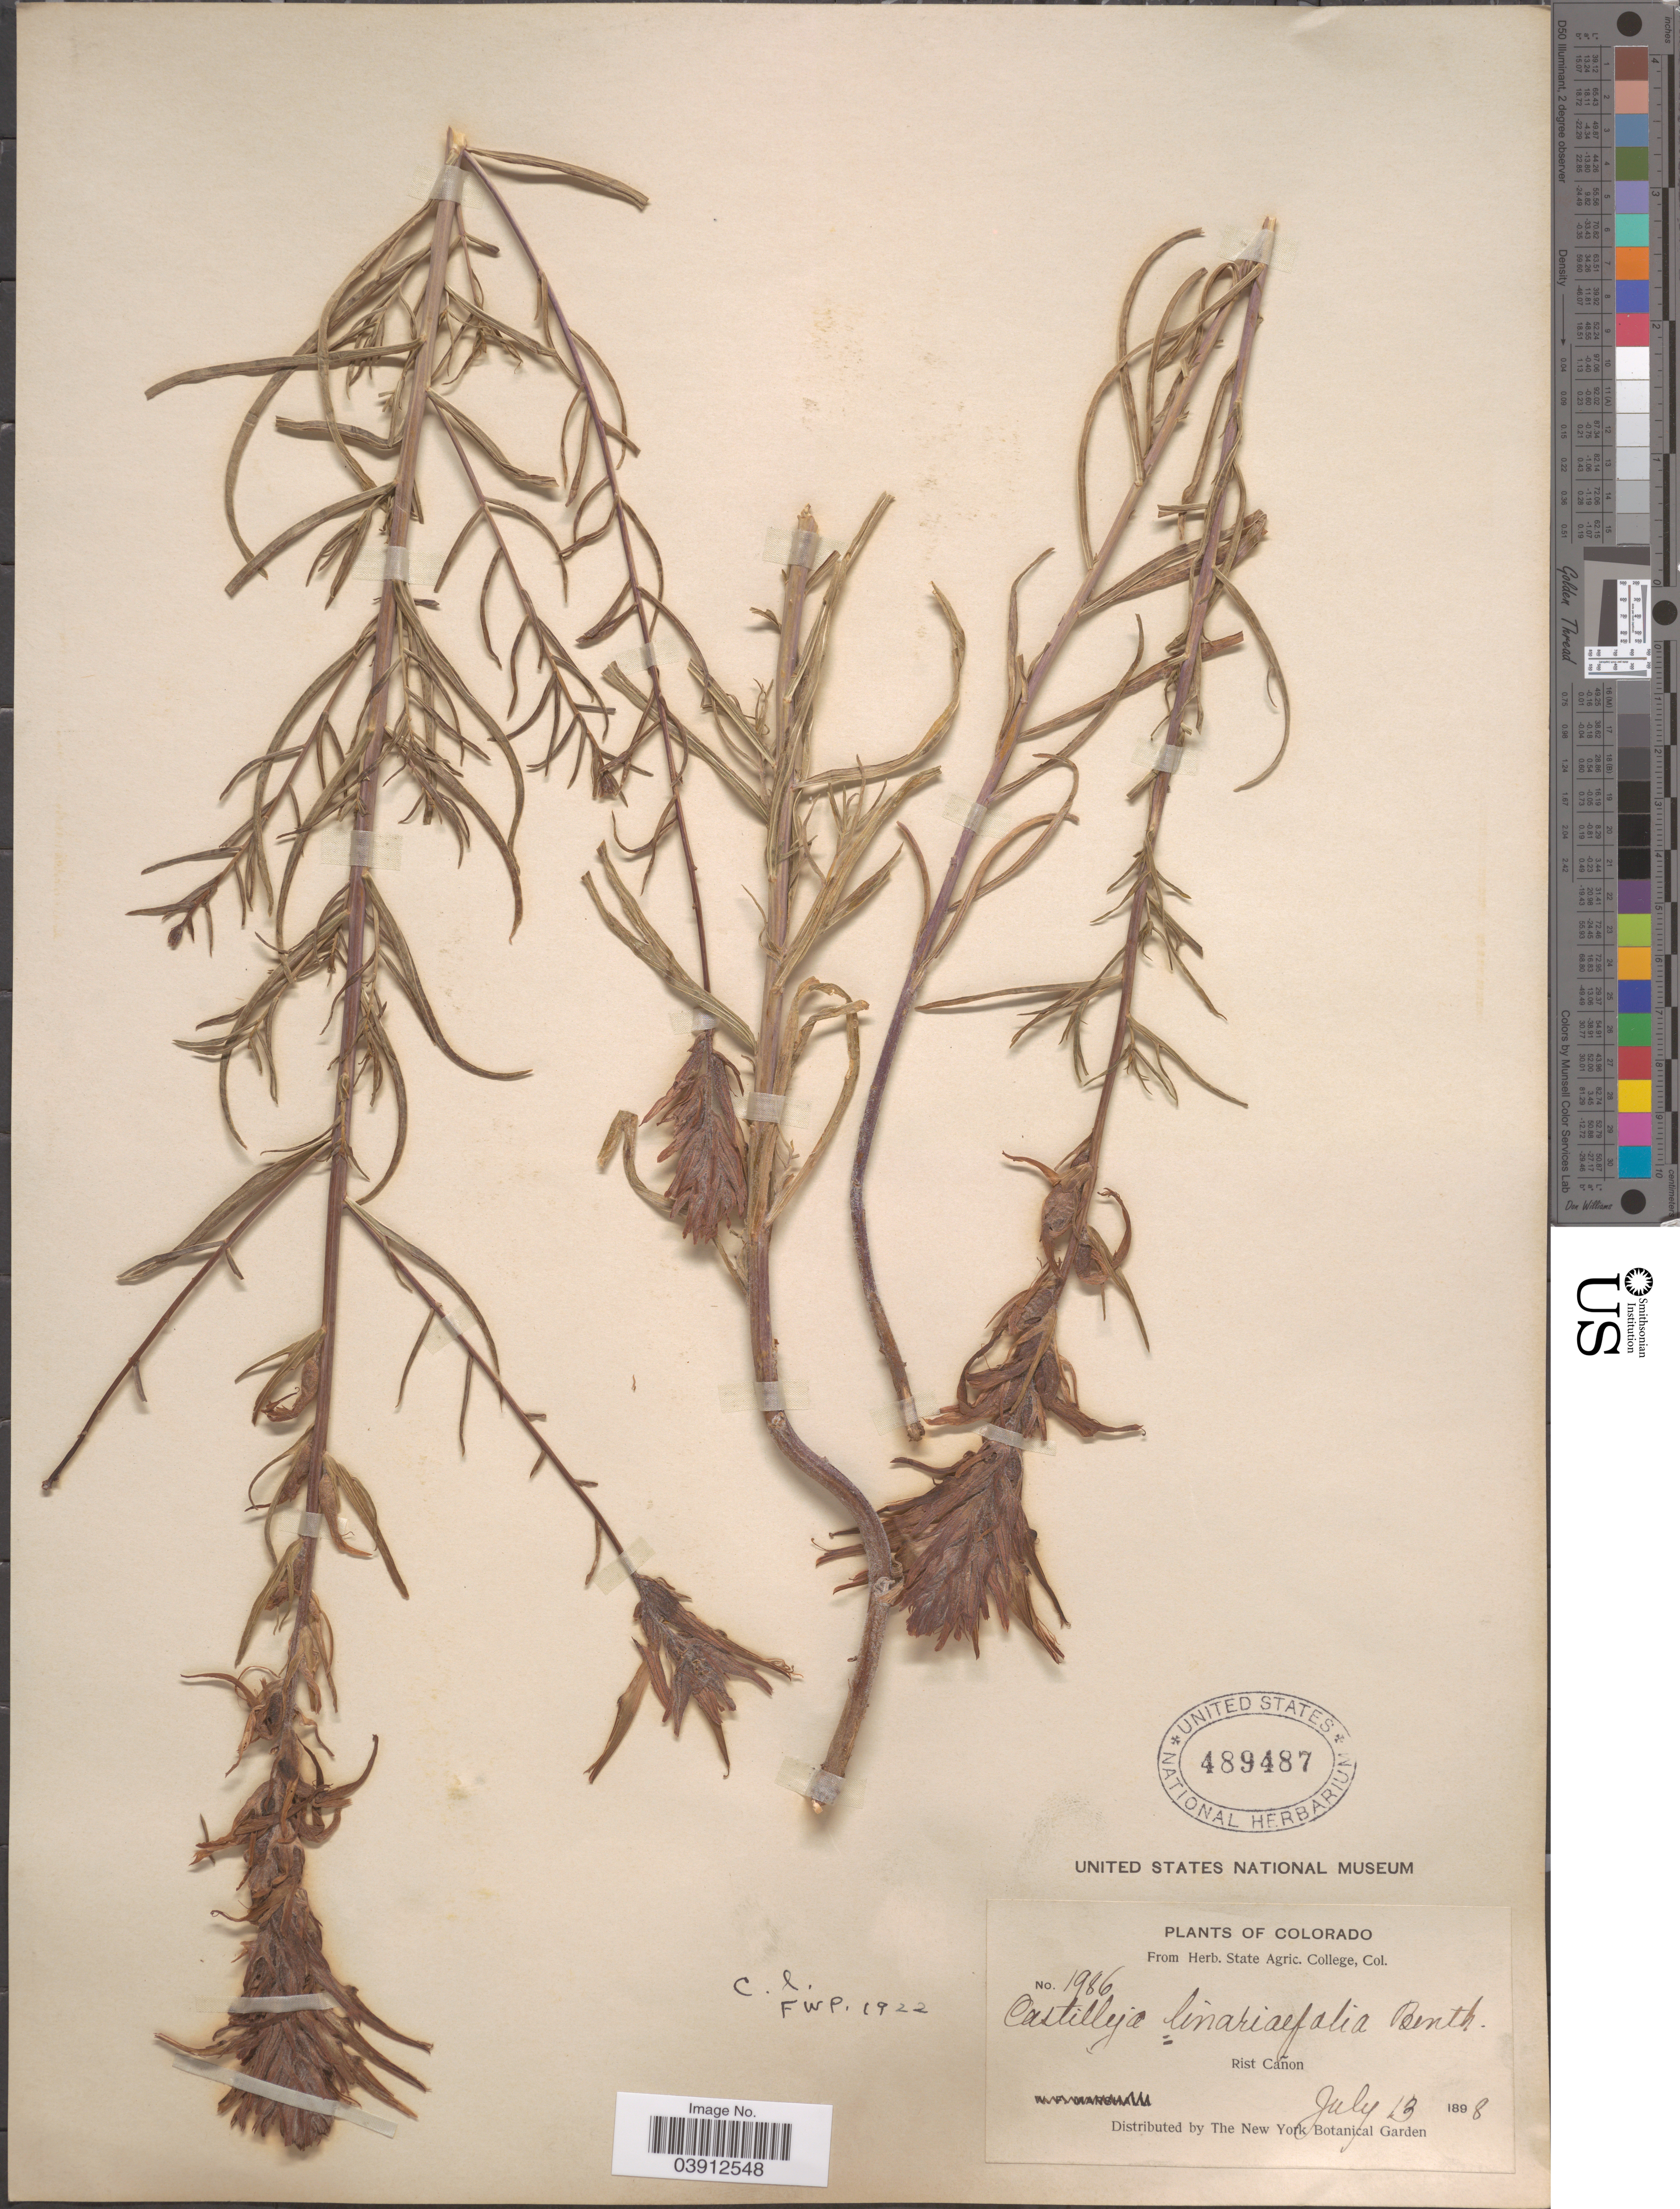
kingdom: Plantae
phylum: Tracheophyta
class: Magnoliopsida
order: Lamiales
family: Orobanchaceae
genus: Castilleja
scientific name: Castilleja linariifolia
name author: Benth.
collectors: ex herb. State Agric. College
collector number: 1986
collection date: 1898-07-13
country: United States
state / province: Colorado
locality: Rist Cañon.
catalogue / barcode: US 489487